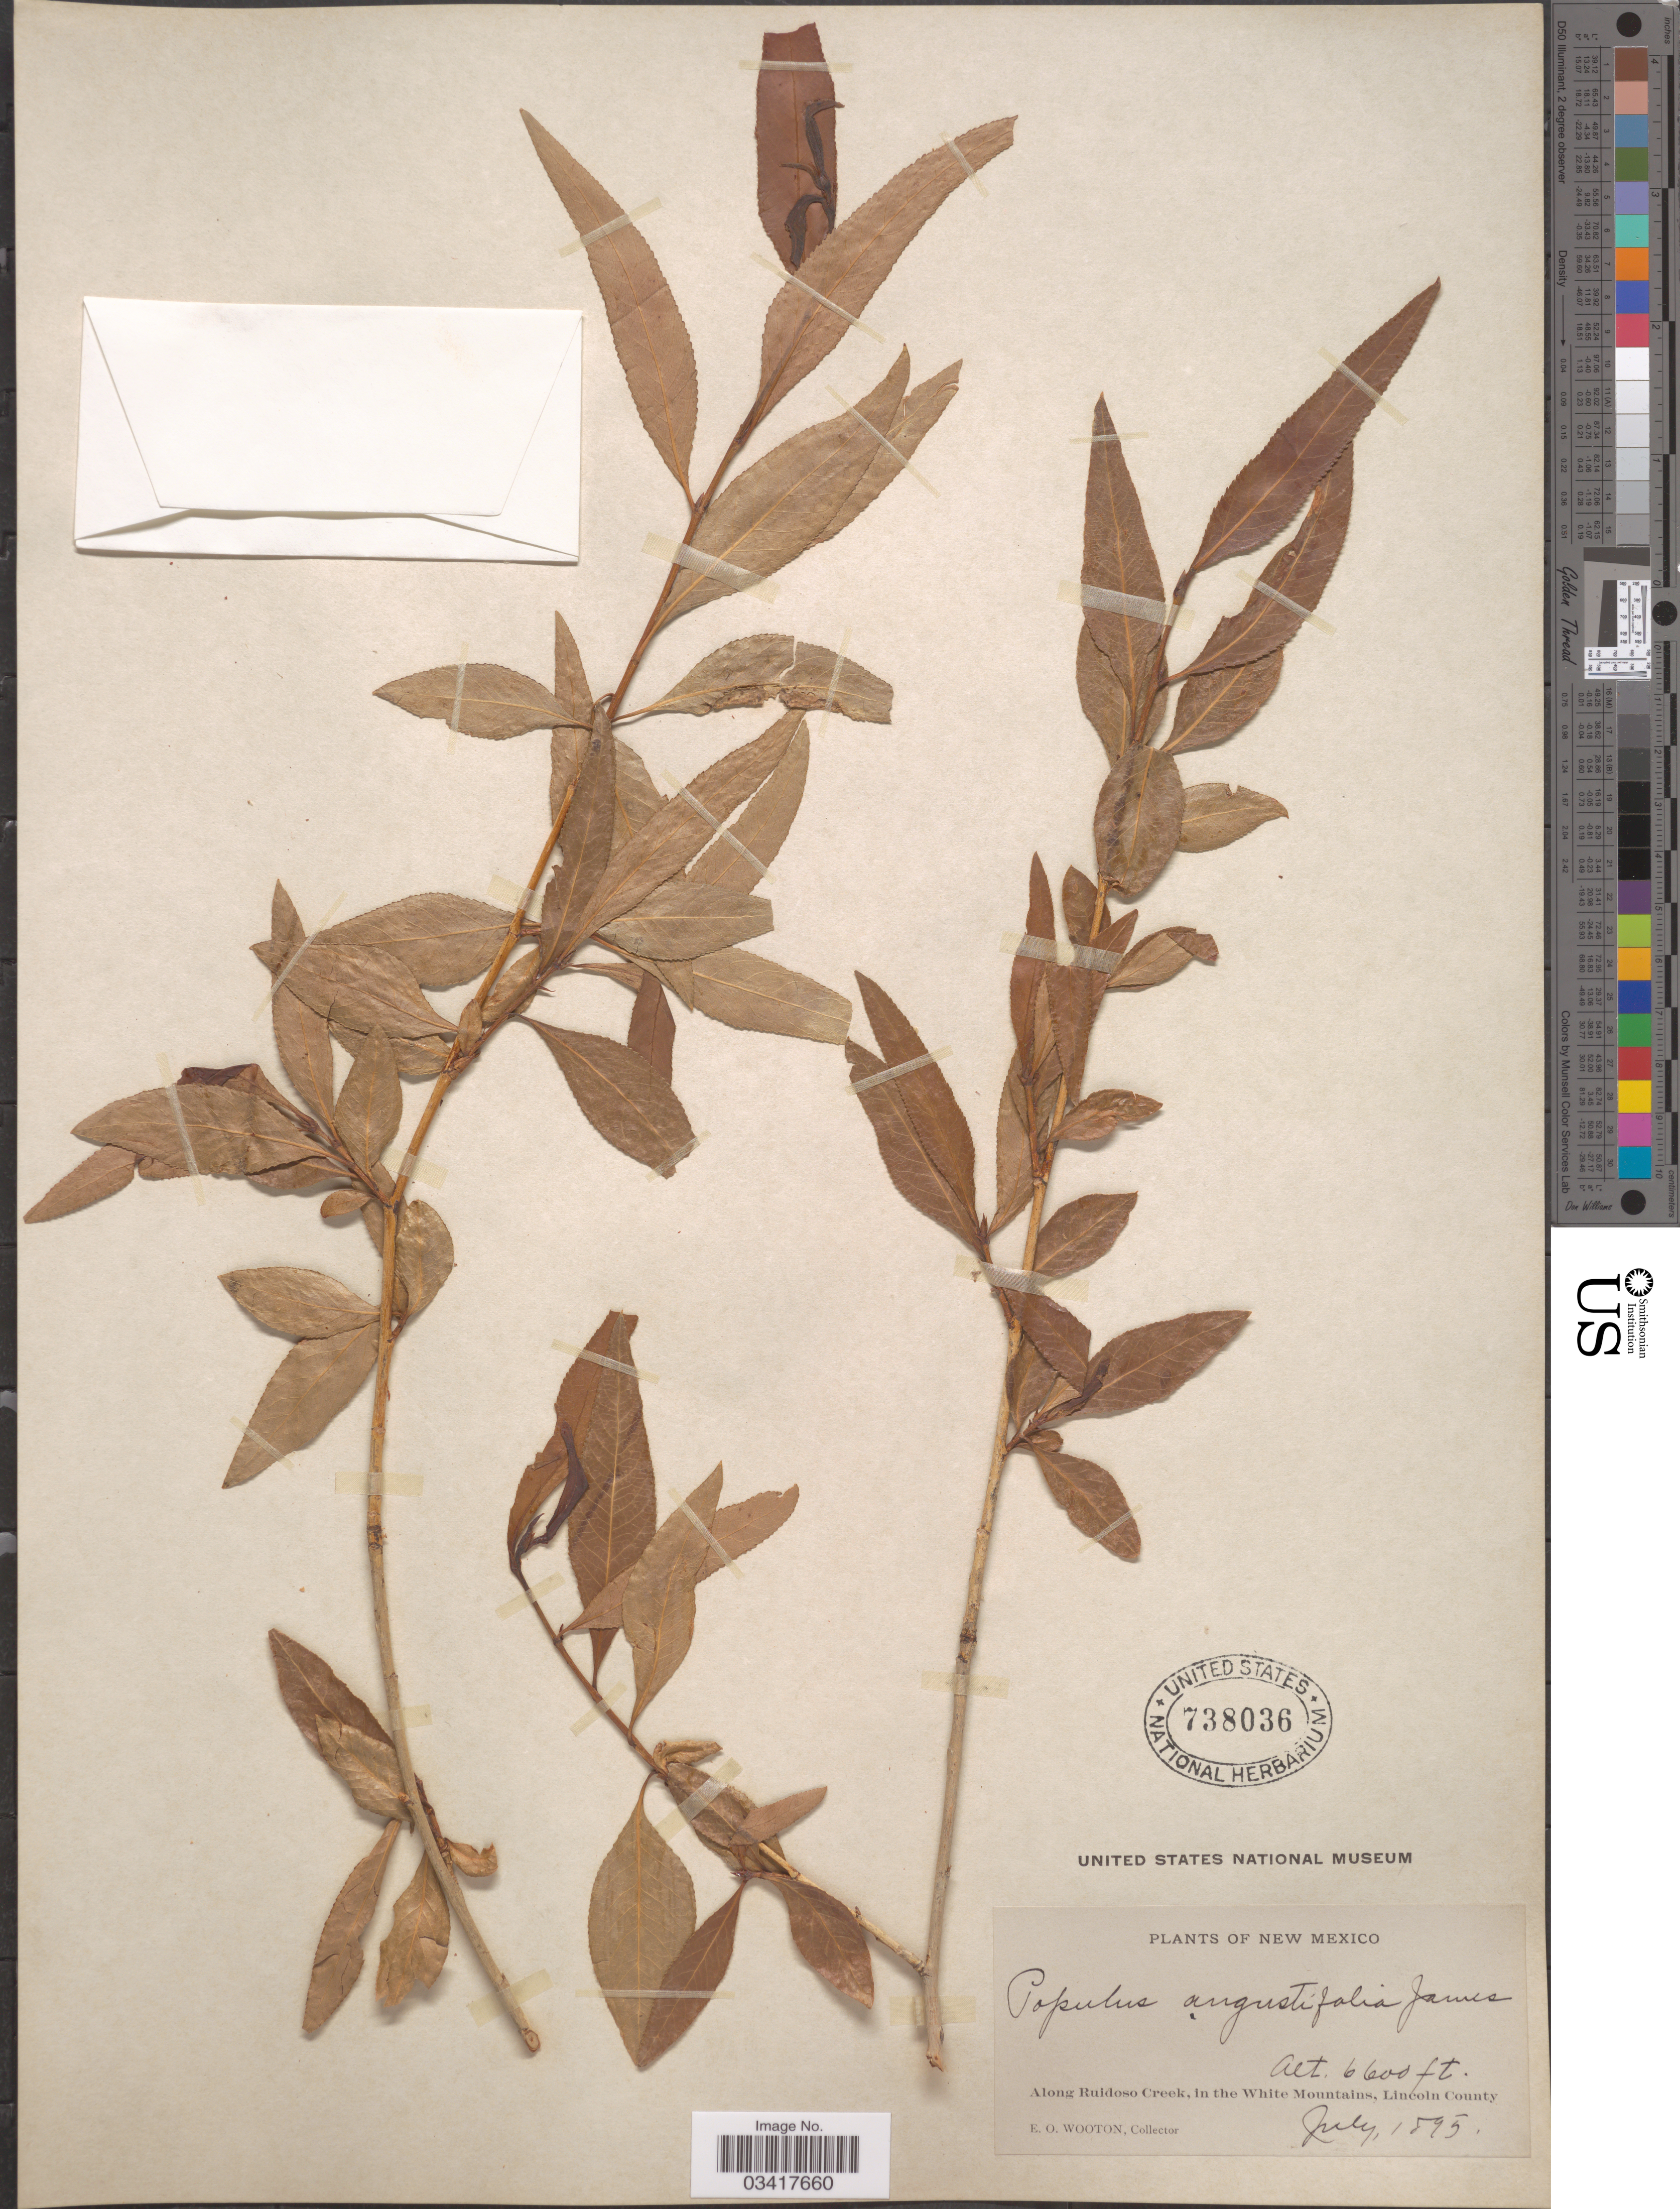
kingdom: Plantae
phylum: Tracheophyta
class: Magnoliopsida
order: Malpighiales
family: Salicaceae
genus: Populus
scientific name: Populus angustifolia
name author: E. James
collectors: E. O. Wooton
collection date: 1895-07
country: United States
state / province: New Mexico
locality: Along Ruidoso Creek, in the White Mountains, Lincoln County.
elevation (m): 2012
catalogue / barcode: US 738036